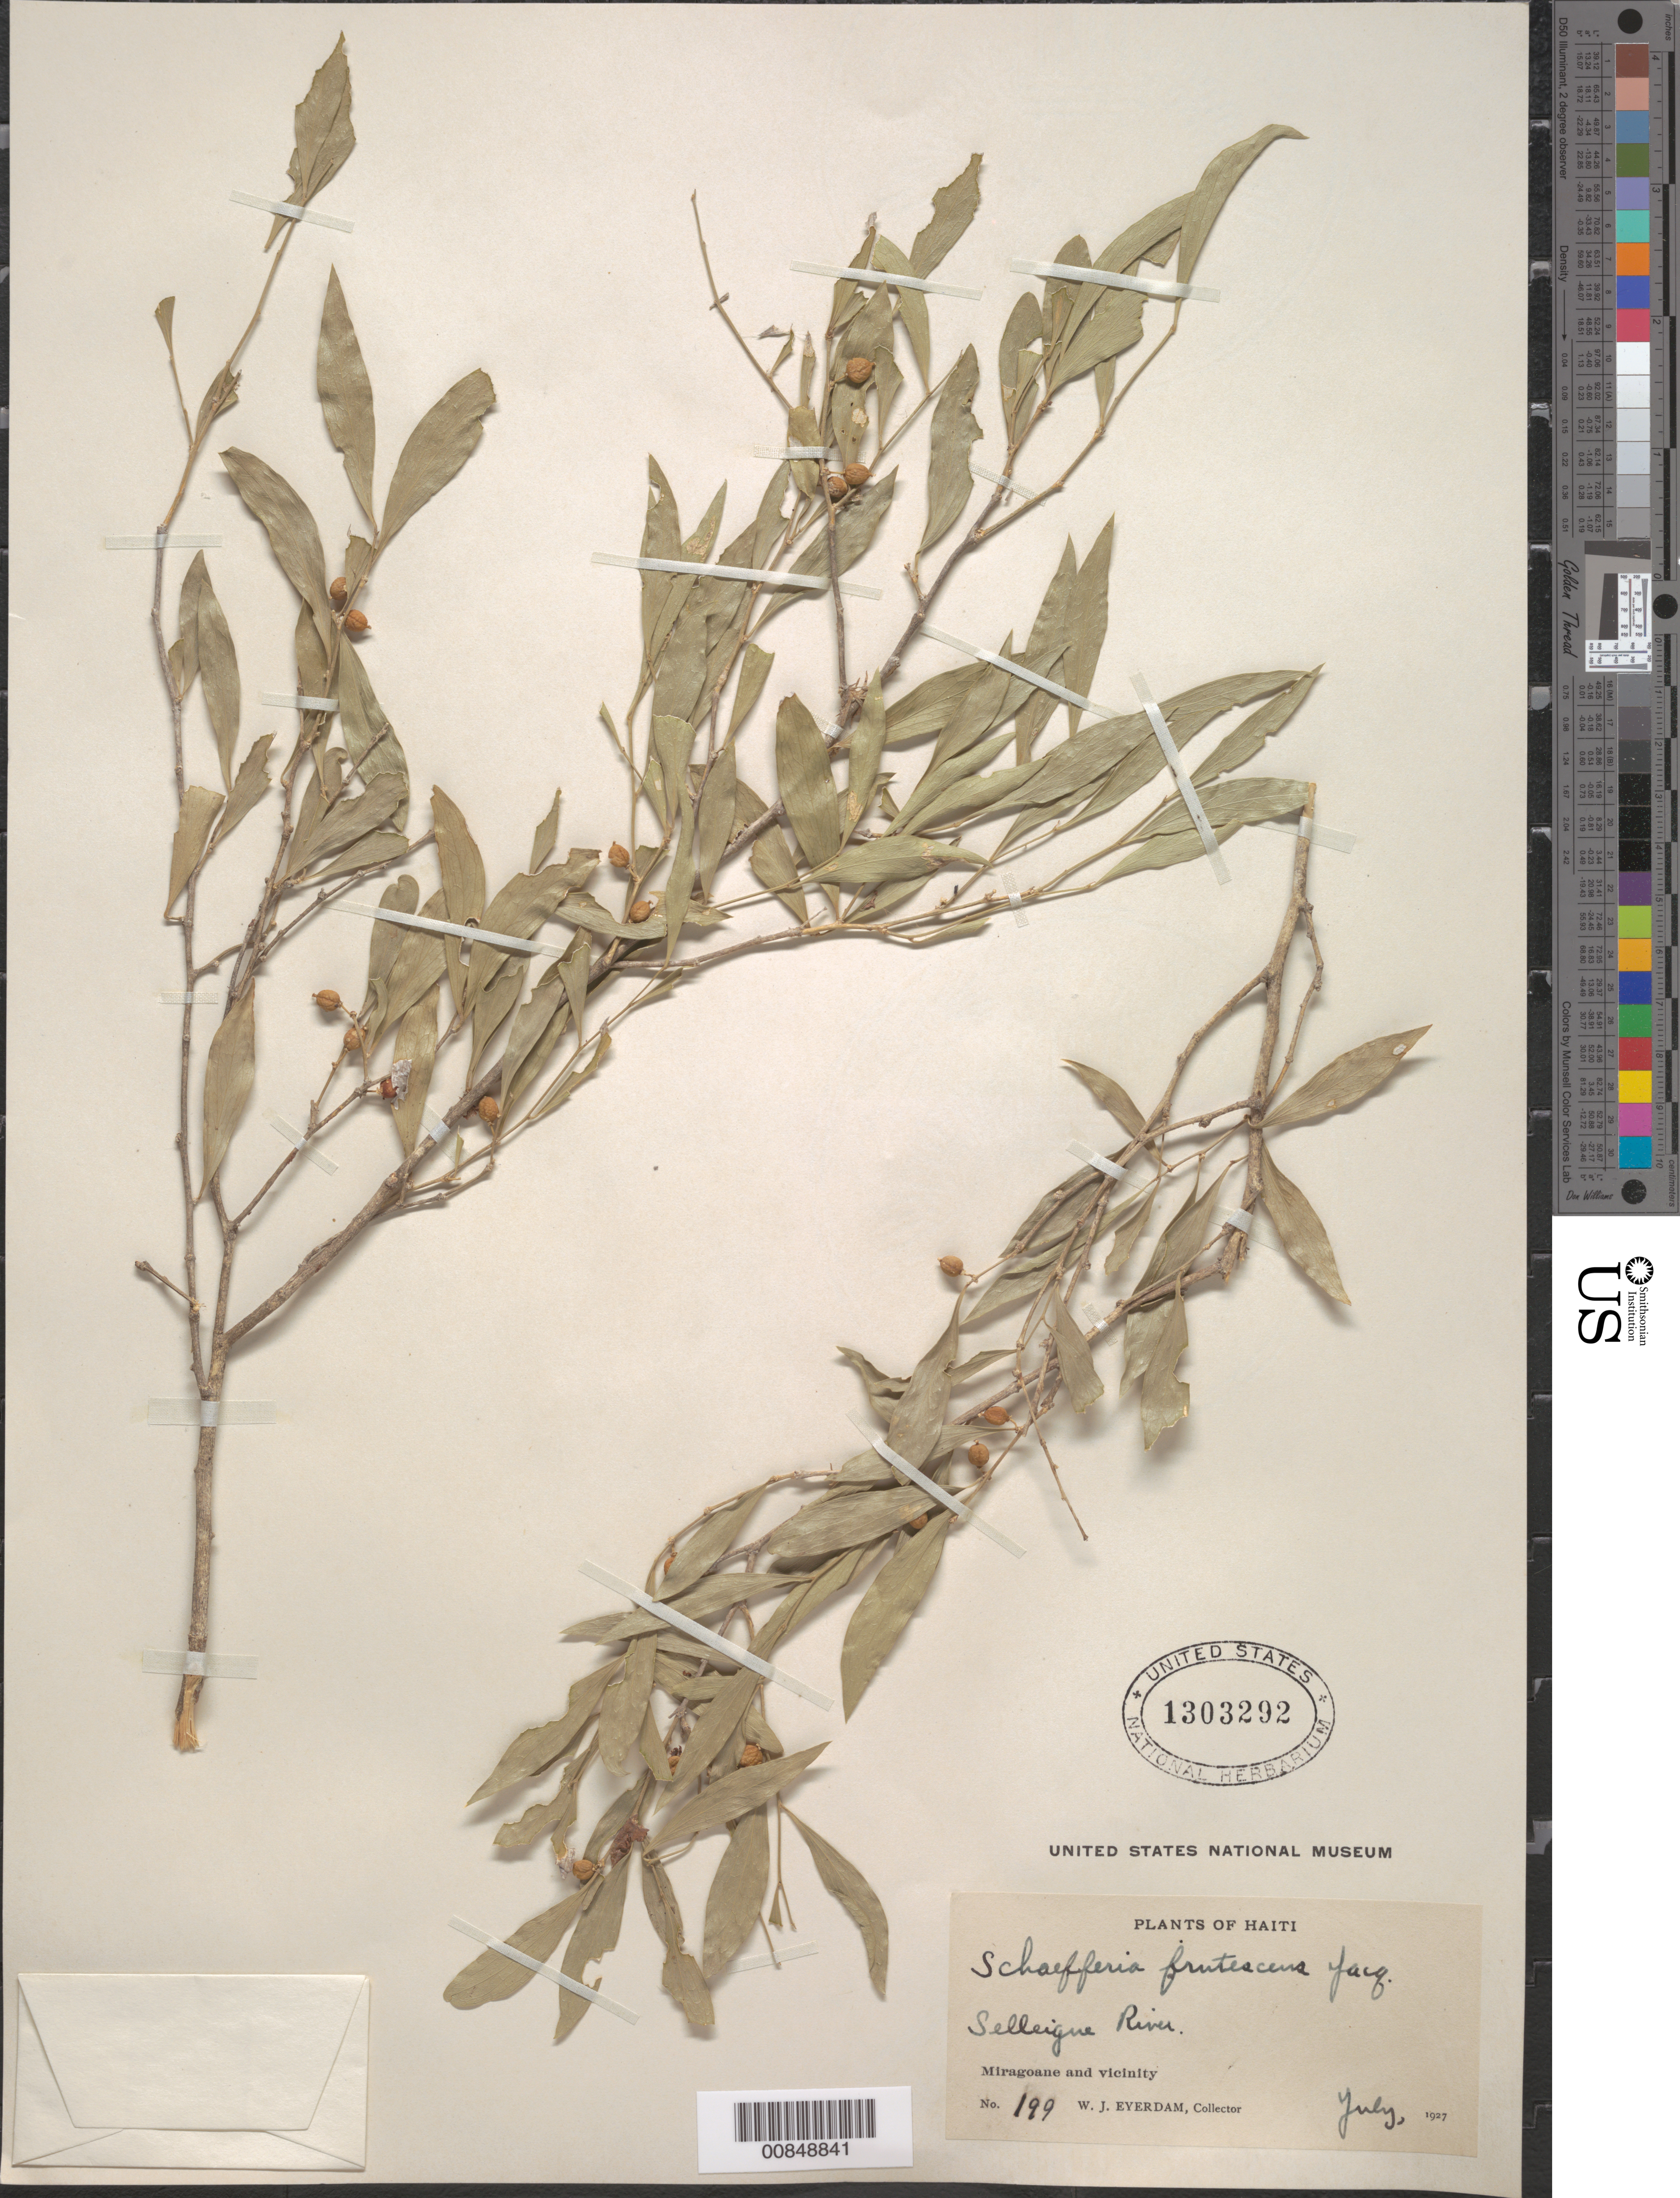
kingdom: Plantae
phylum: Tracheophyta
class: Magnoliopsida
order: Celastrales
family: Celastraceae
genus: Schaefferia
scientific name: Schaefferia frutescens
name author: Jacq.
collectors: W. Everdam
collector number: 199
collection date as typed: Jul 1927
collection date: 1927-07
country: Haiti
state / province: Grand'Anse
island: Hispaniola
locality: Miragoane and vicinity, Selleigue River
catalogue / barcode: US 1303292